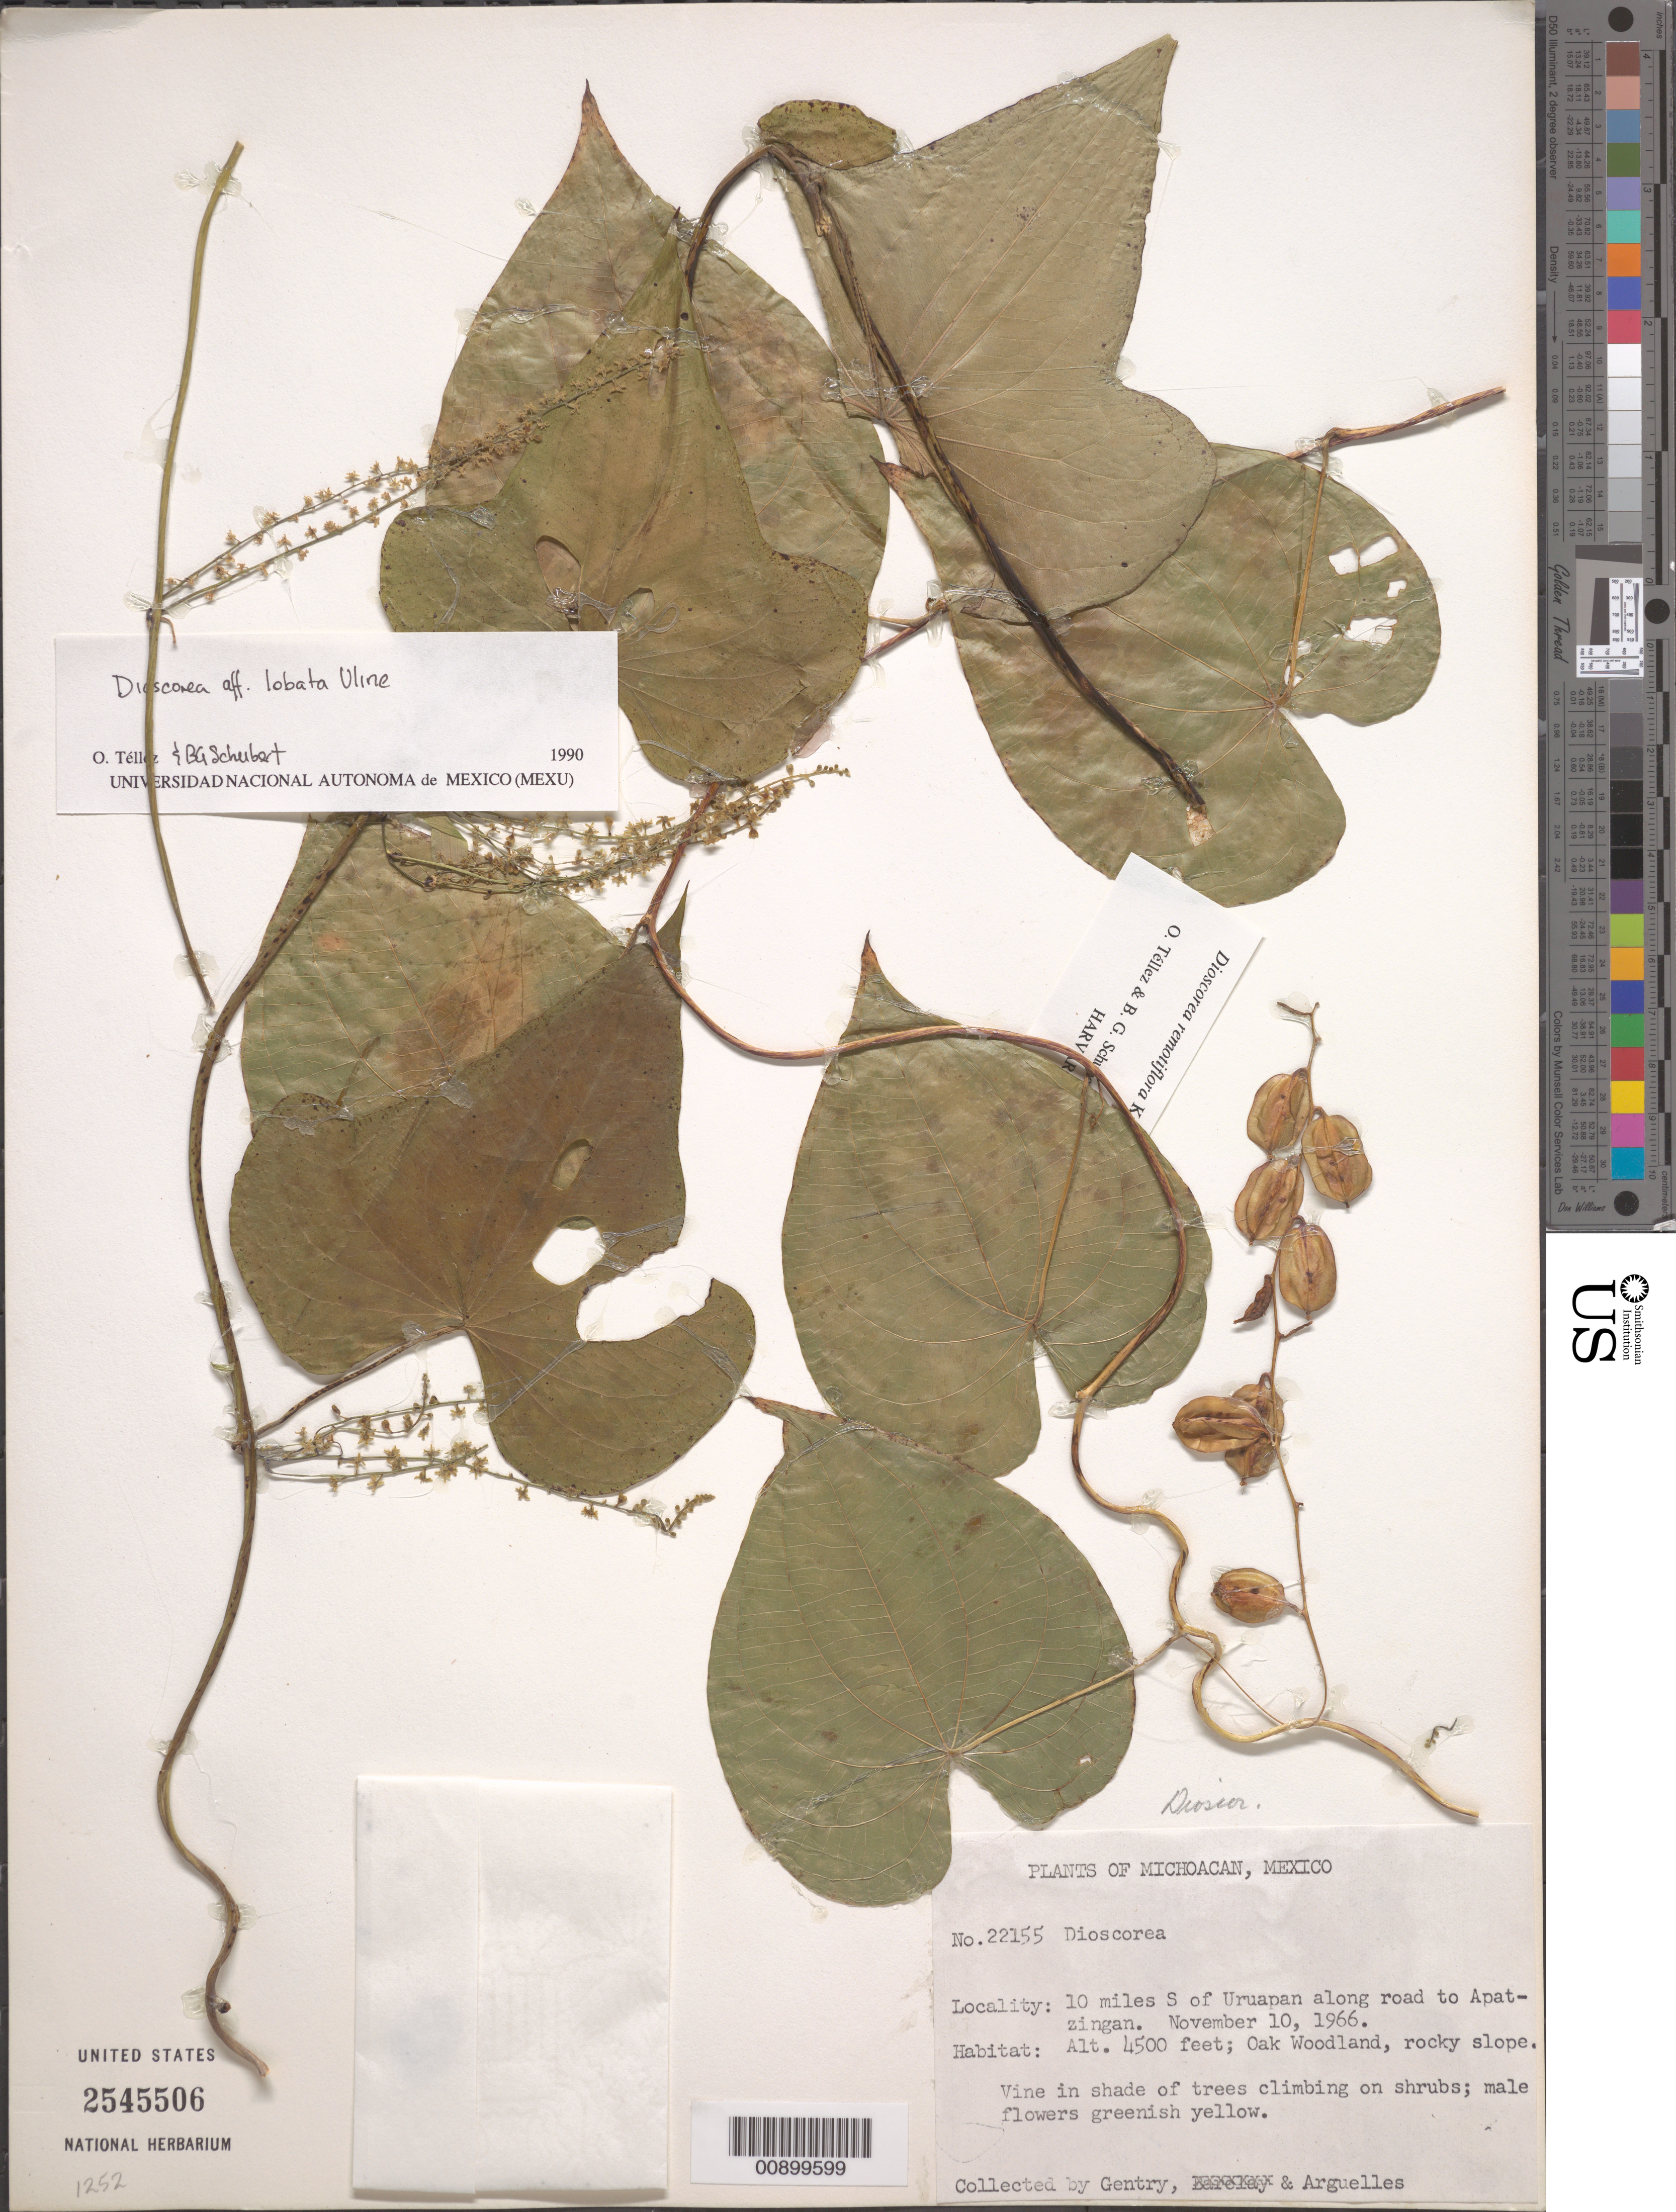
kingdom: Plantae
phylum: Tracheophyta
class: Liliopsida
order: Dioscoreales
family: Dioscoreaceae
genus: Dioscorea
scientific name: Dioscorea lobata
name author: Uline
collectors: Gentry, -- & Arguelles, --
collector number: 22155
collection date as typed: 10 Nov 1966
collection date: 1966-11-10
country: Mexico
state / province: Michoacán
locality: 10 miles S of Uruapan along road to Apatzingan. State of Michoacán.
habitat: Oak woodland, rocky slope. In shade of trees climbing on shrubs.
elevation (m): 1372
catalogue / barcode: US 2545506